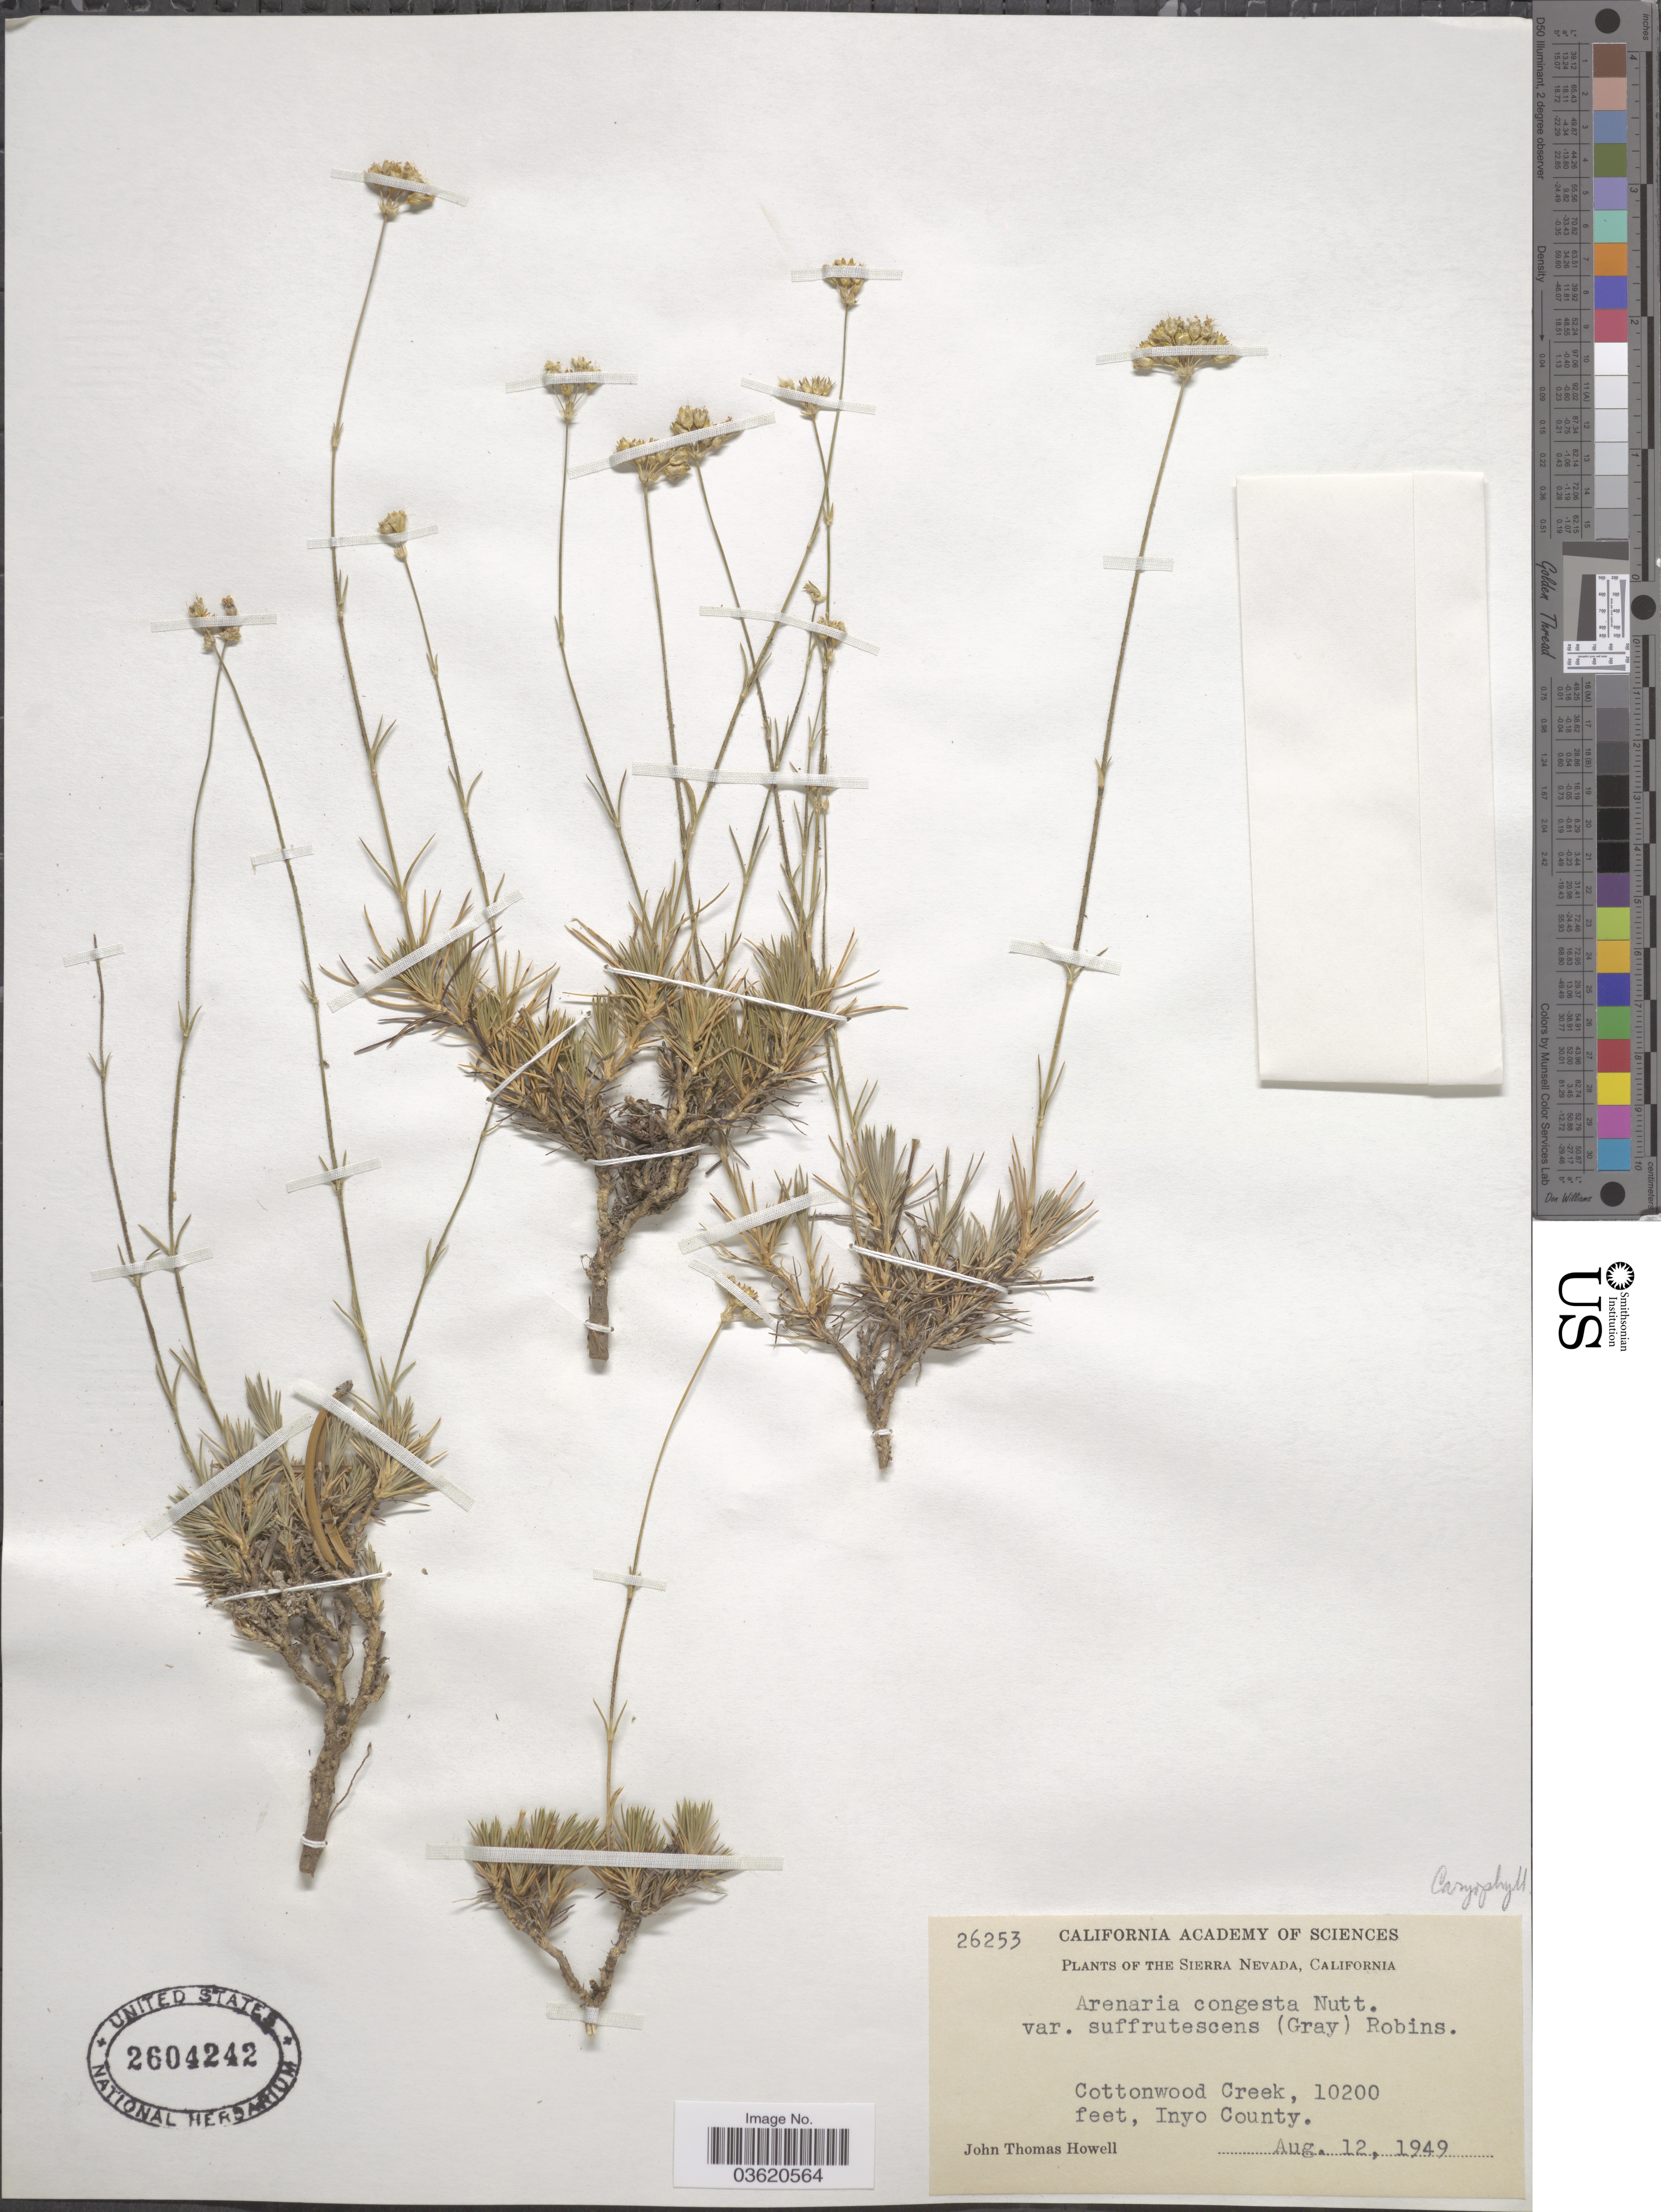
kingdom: Plantae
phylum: Tracheophyta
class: Magnoliopsida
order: Caryophyllales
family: Caryophyllaceae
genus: Eremogone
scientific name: Eremogone congesta var. suffrutescens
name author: (A. Gray) R.L. Hartm. & Rabeler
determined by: Strong, Mark T., (BOT), Smithsonian Institution - National Museum of Natural History (UNITED STATES)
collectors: J. T. Howell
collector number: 26253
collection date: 1949-08-12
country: United States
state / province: Nevada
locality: The Sierra Nevada. Cottonwood Creek, Inyo County.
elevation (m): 3109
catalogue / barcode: US 2604242